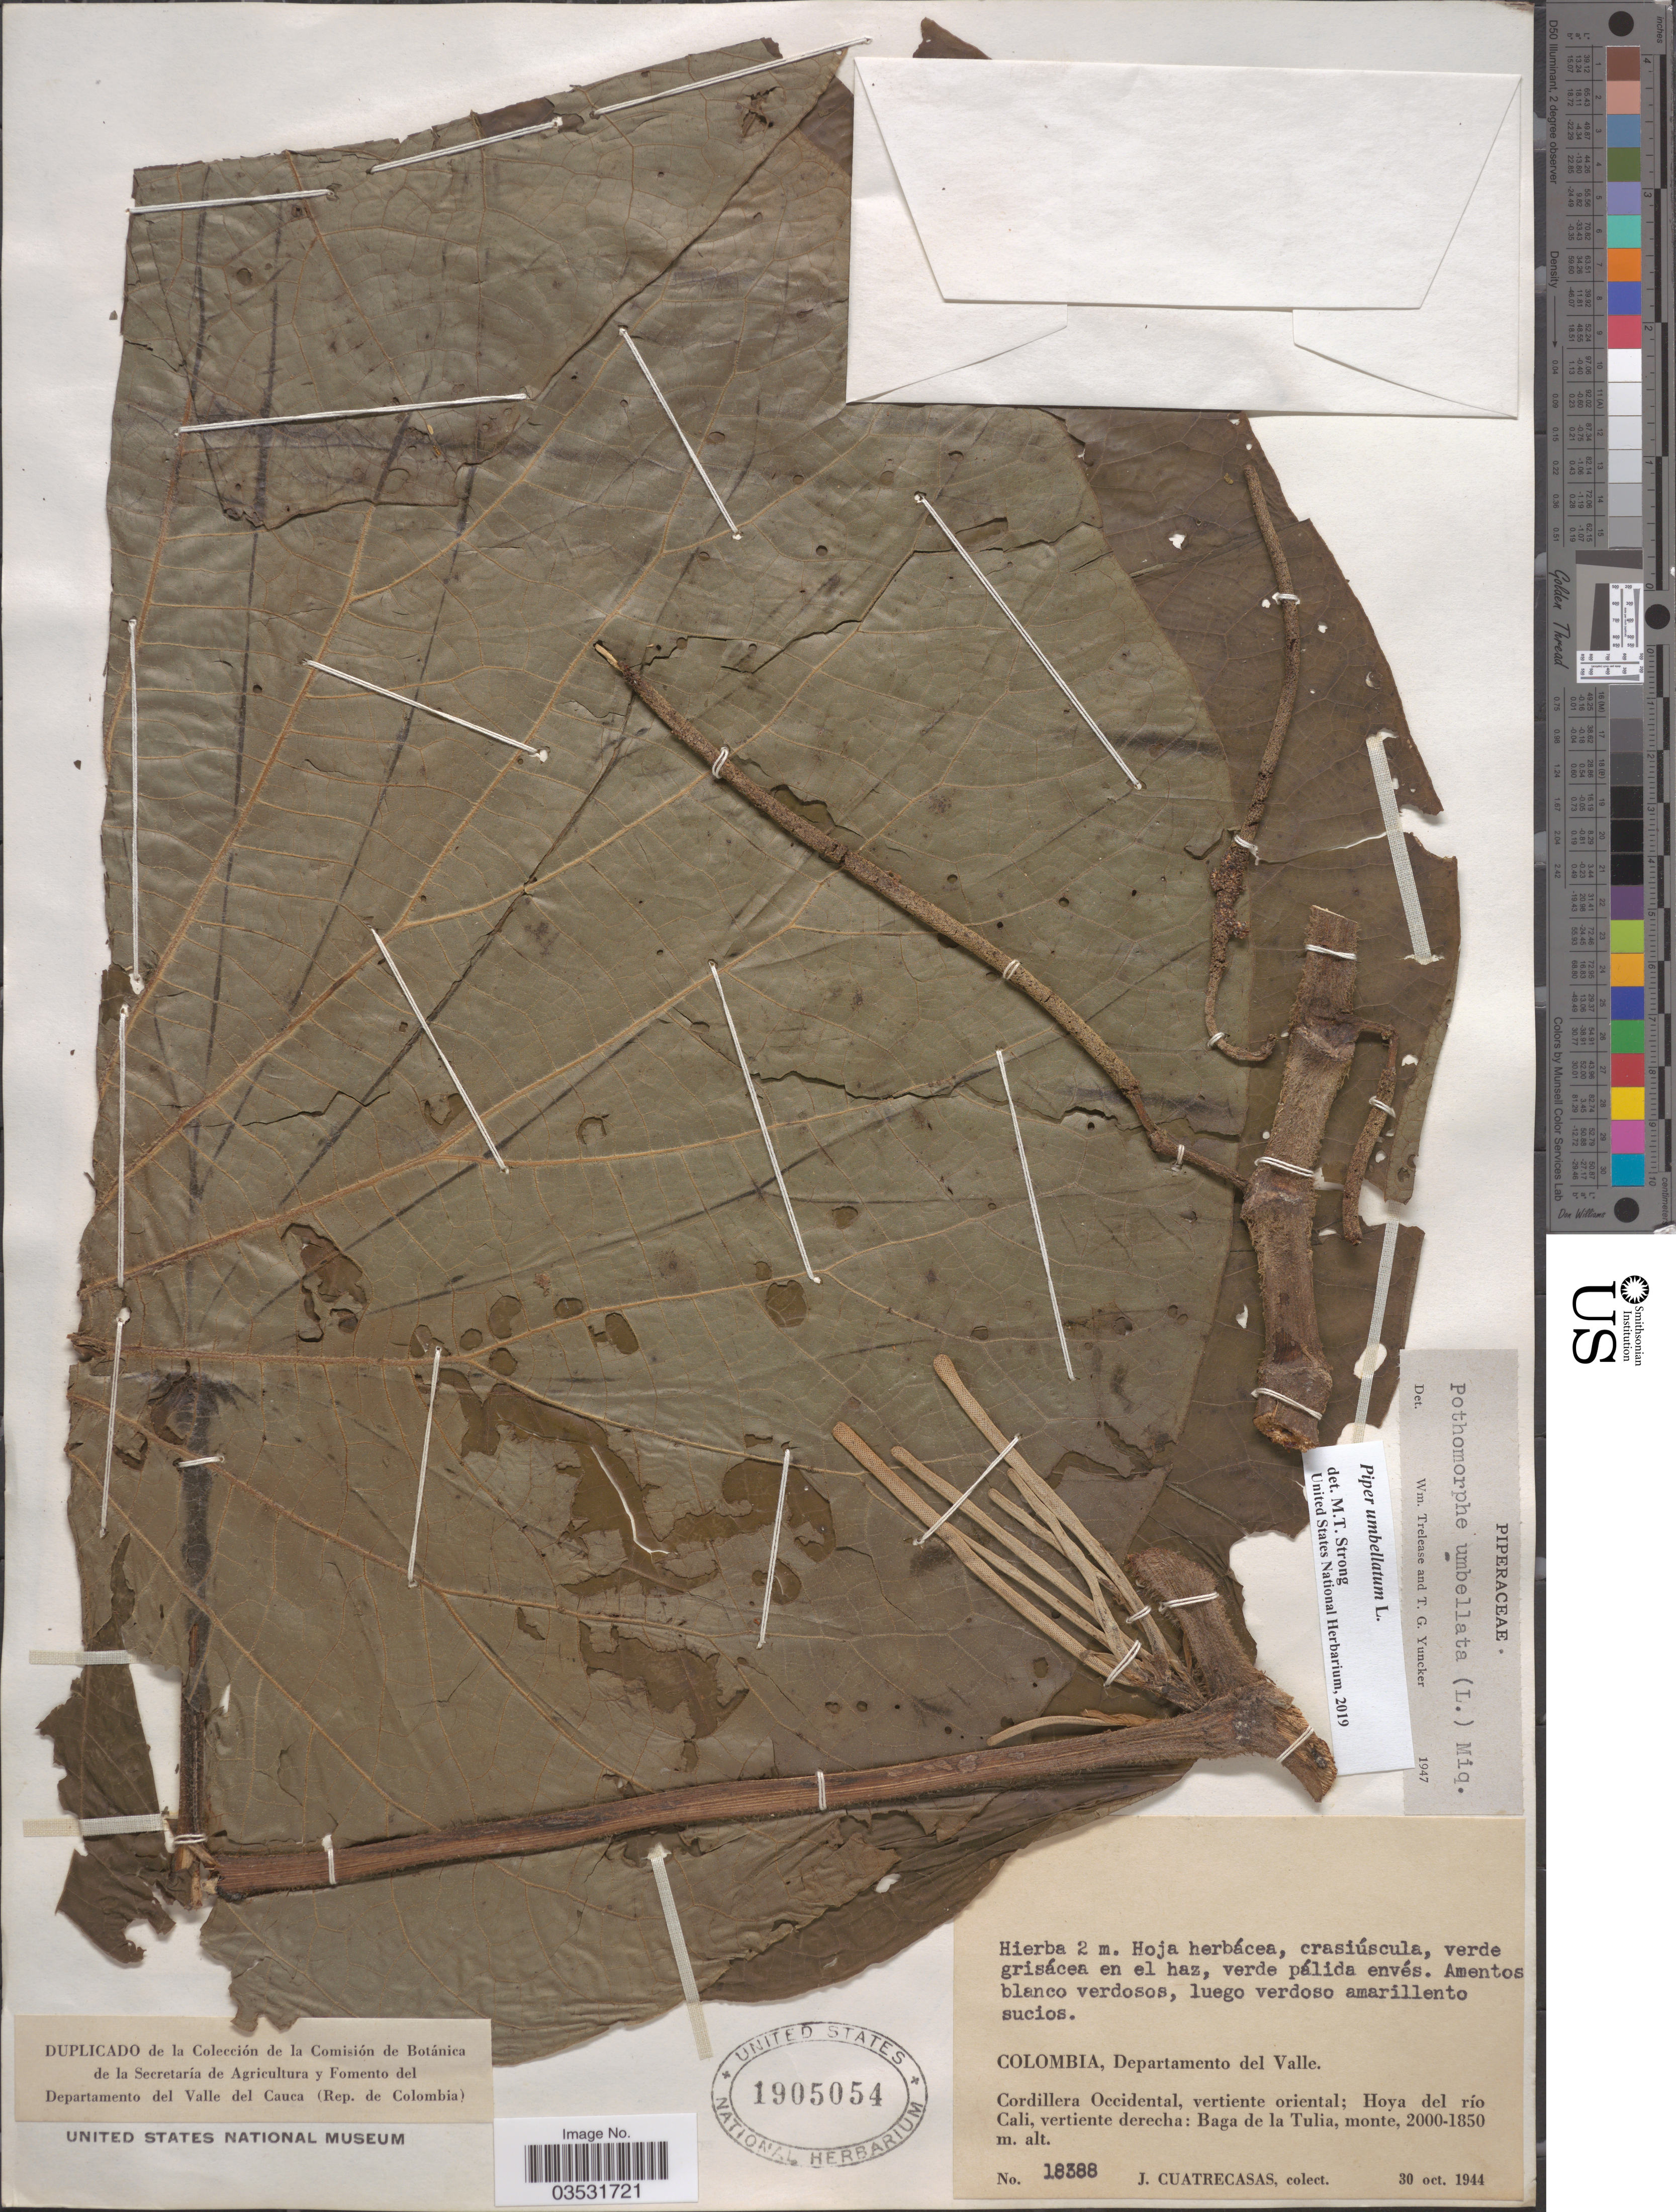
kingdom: Plantae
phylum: Tracheophyta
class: Magnoliopsida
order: Piperales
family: Piperaceae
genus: Piper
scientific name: Piper umbellatum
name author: L.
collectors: J. Cuatrecasas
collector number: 18388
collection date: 1944-10-30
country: Colombia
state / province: Valle del Cauca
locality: Departamento del Valle. Cordillera Occidental, vertiente oriental; Hoya del río Cali, vertiente derecha: Baga de la Tulia, monte.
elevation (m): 1850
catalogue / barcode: US 1905054